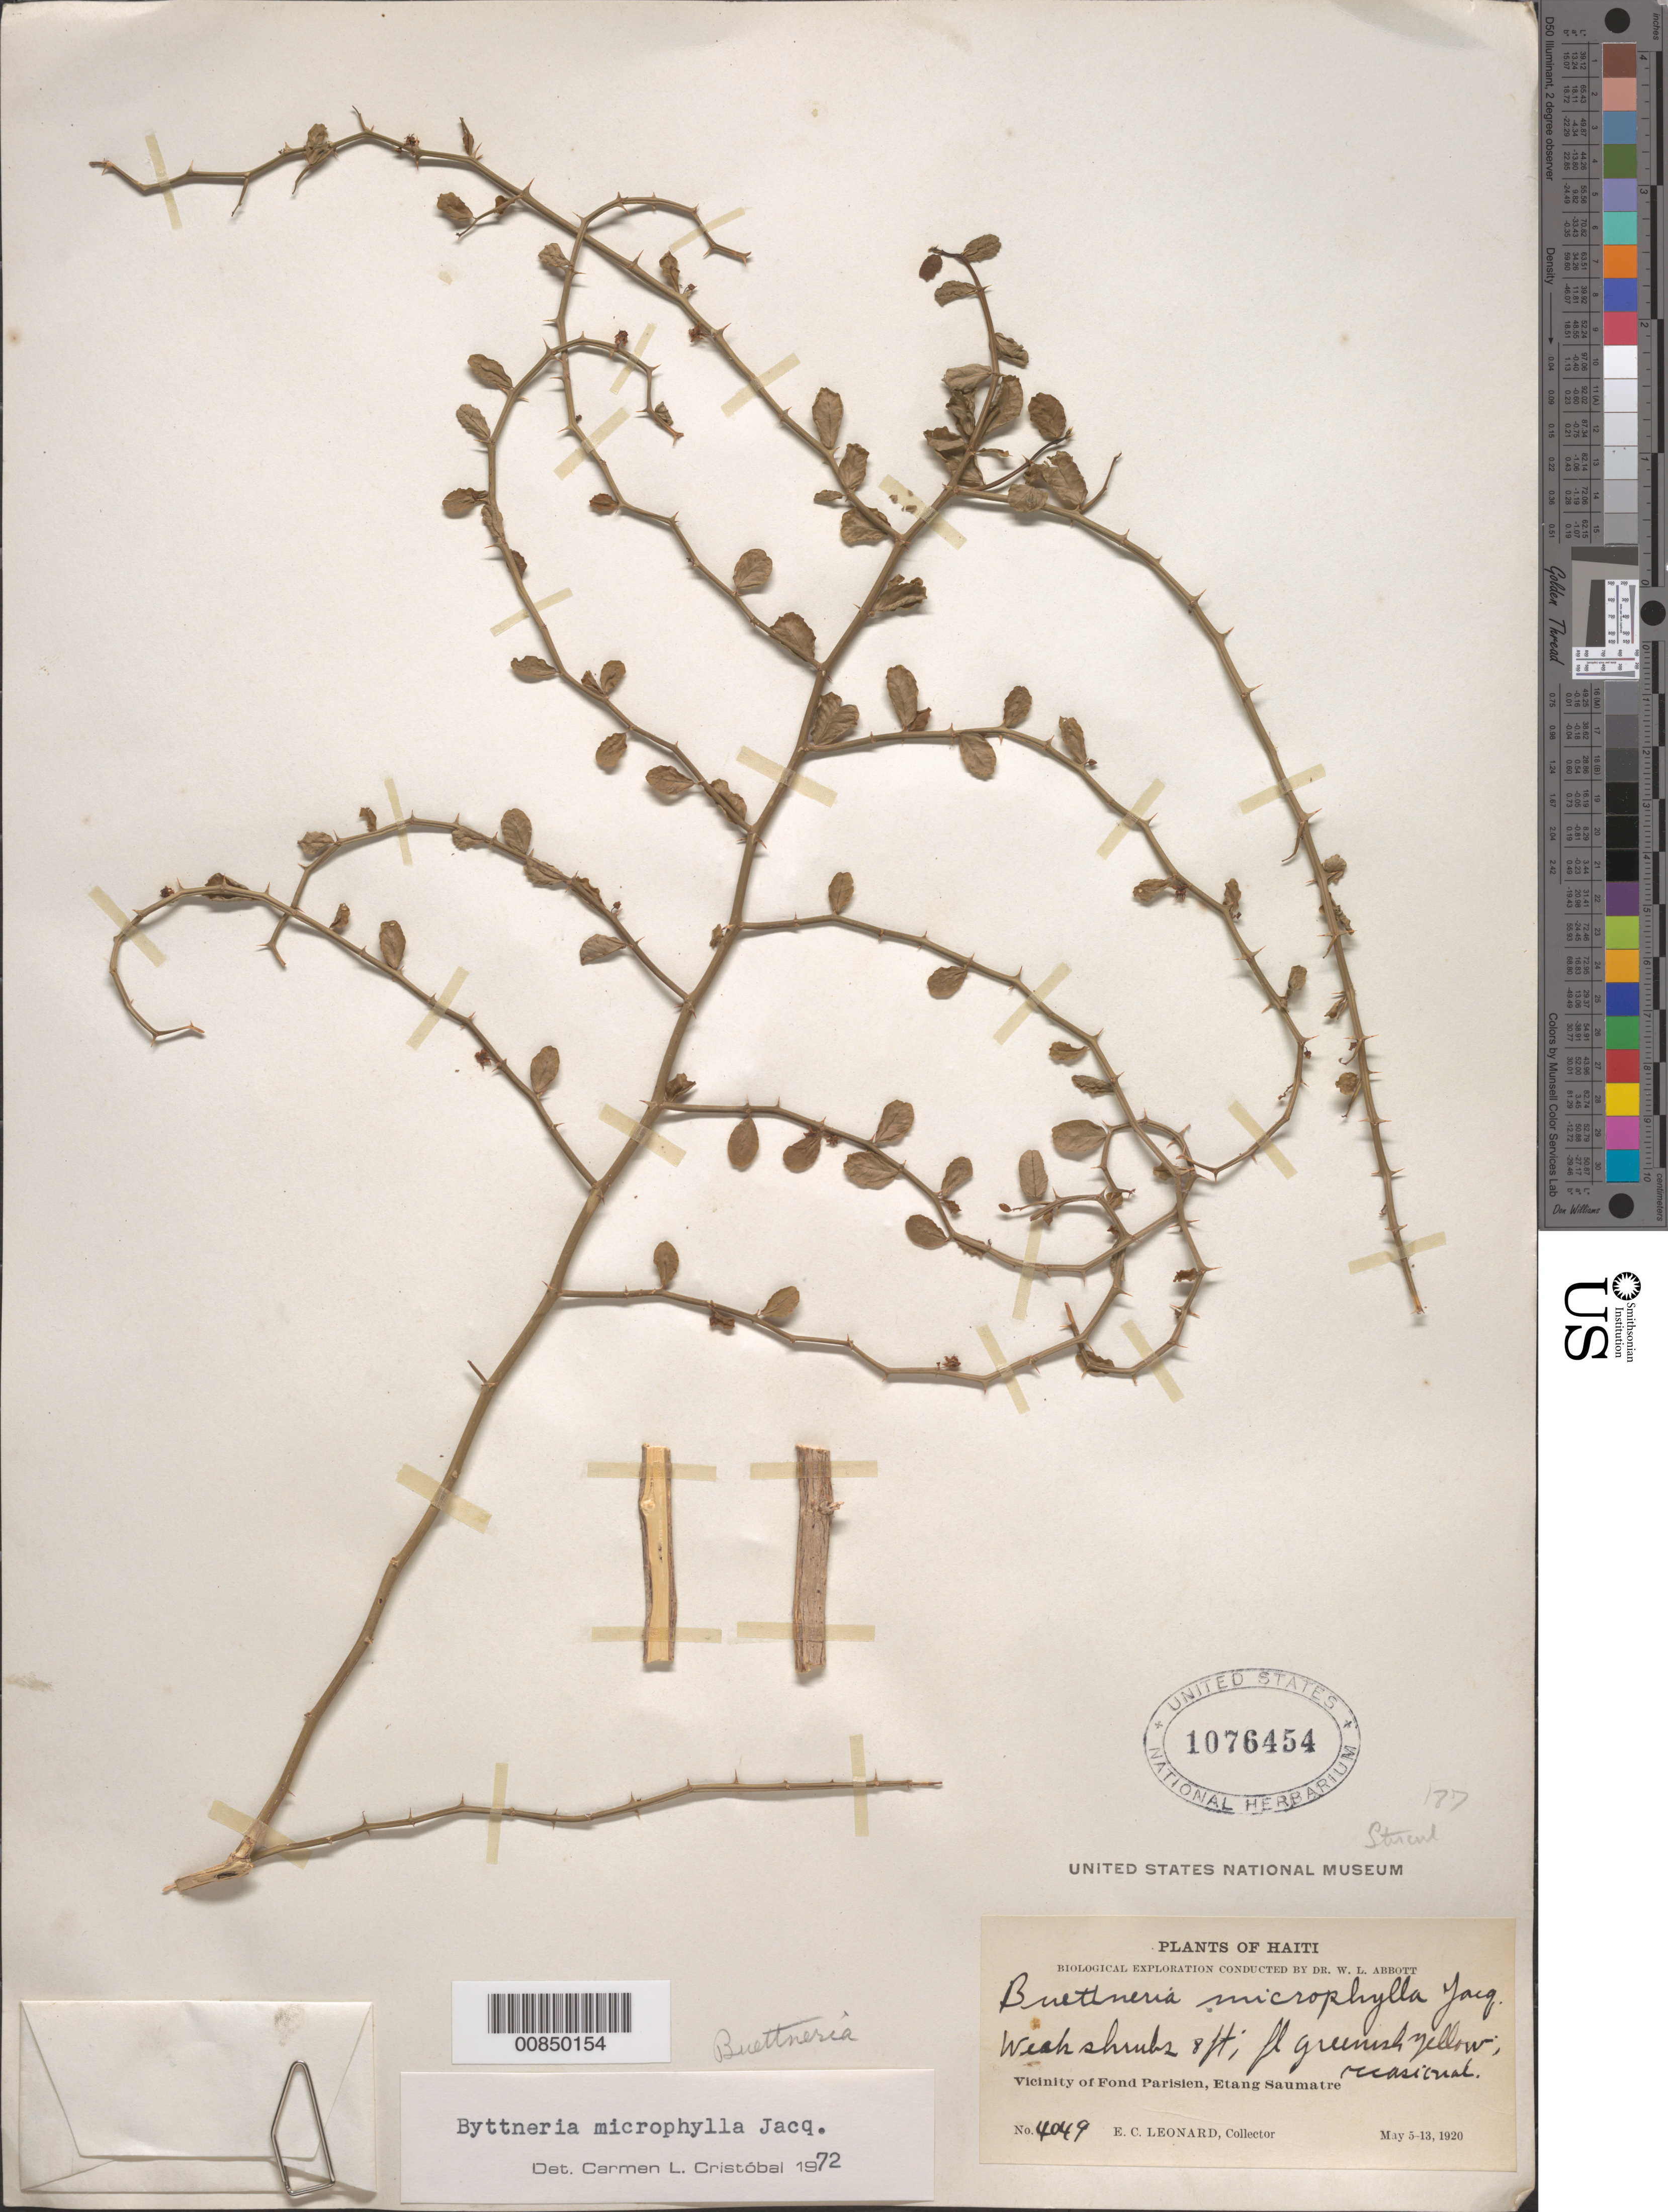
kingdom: Plantae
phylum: Tracheophyta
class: Magnoliopsida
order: Malvales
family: Malvaceae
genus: Byttneria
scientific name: Byttneria microphylla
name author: Jacq.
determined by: Cristóbal, C. L.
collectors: E. C. Leonard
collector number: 4049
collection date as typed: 05 May 1920 to 13 May 1920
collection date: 1920-05-05/1920-05-13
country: Haiti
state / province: Ouest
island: Hispaniola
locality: Vicinity of Fond Parisien, Etang Saumatre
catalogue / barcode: US 1076454